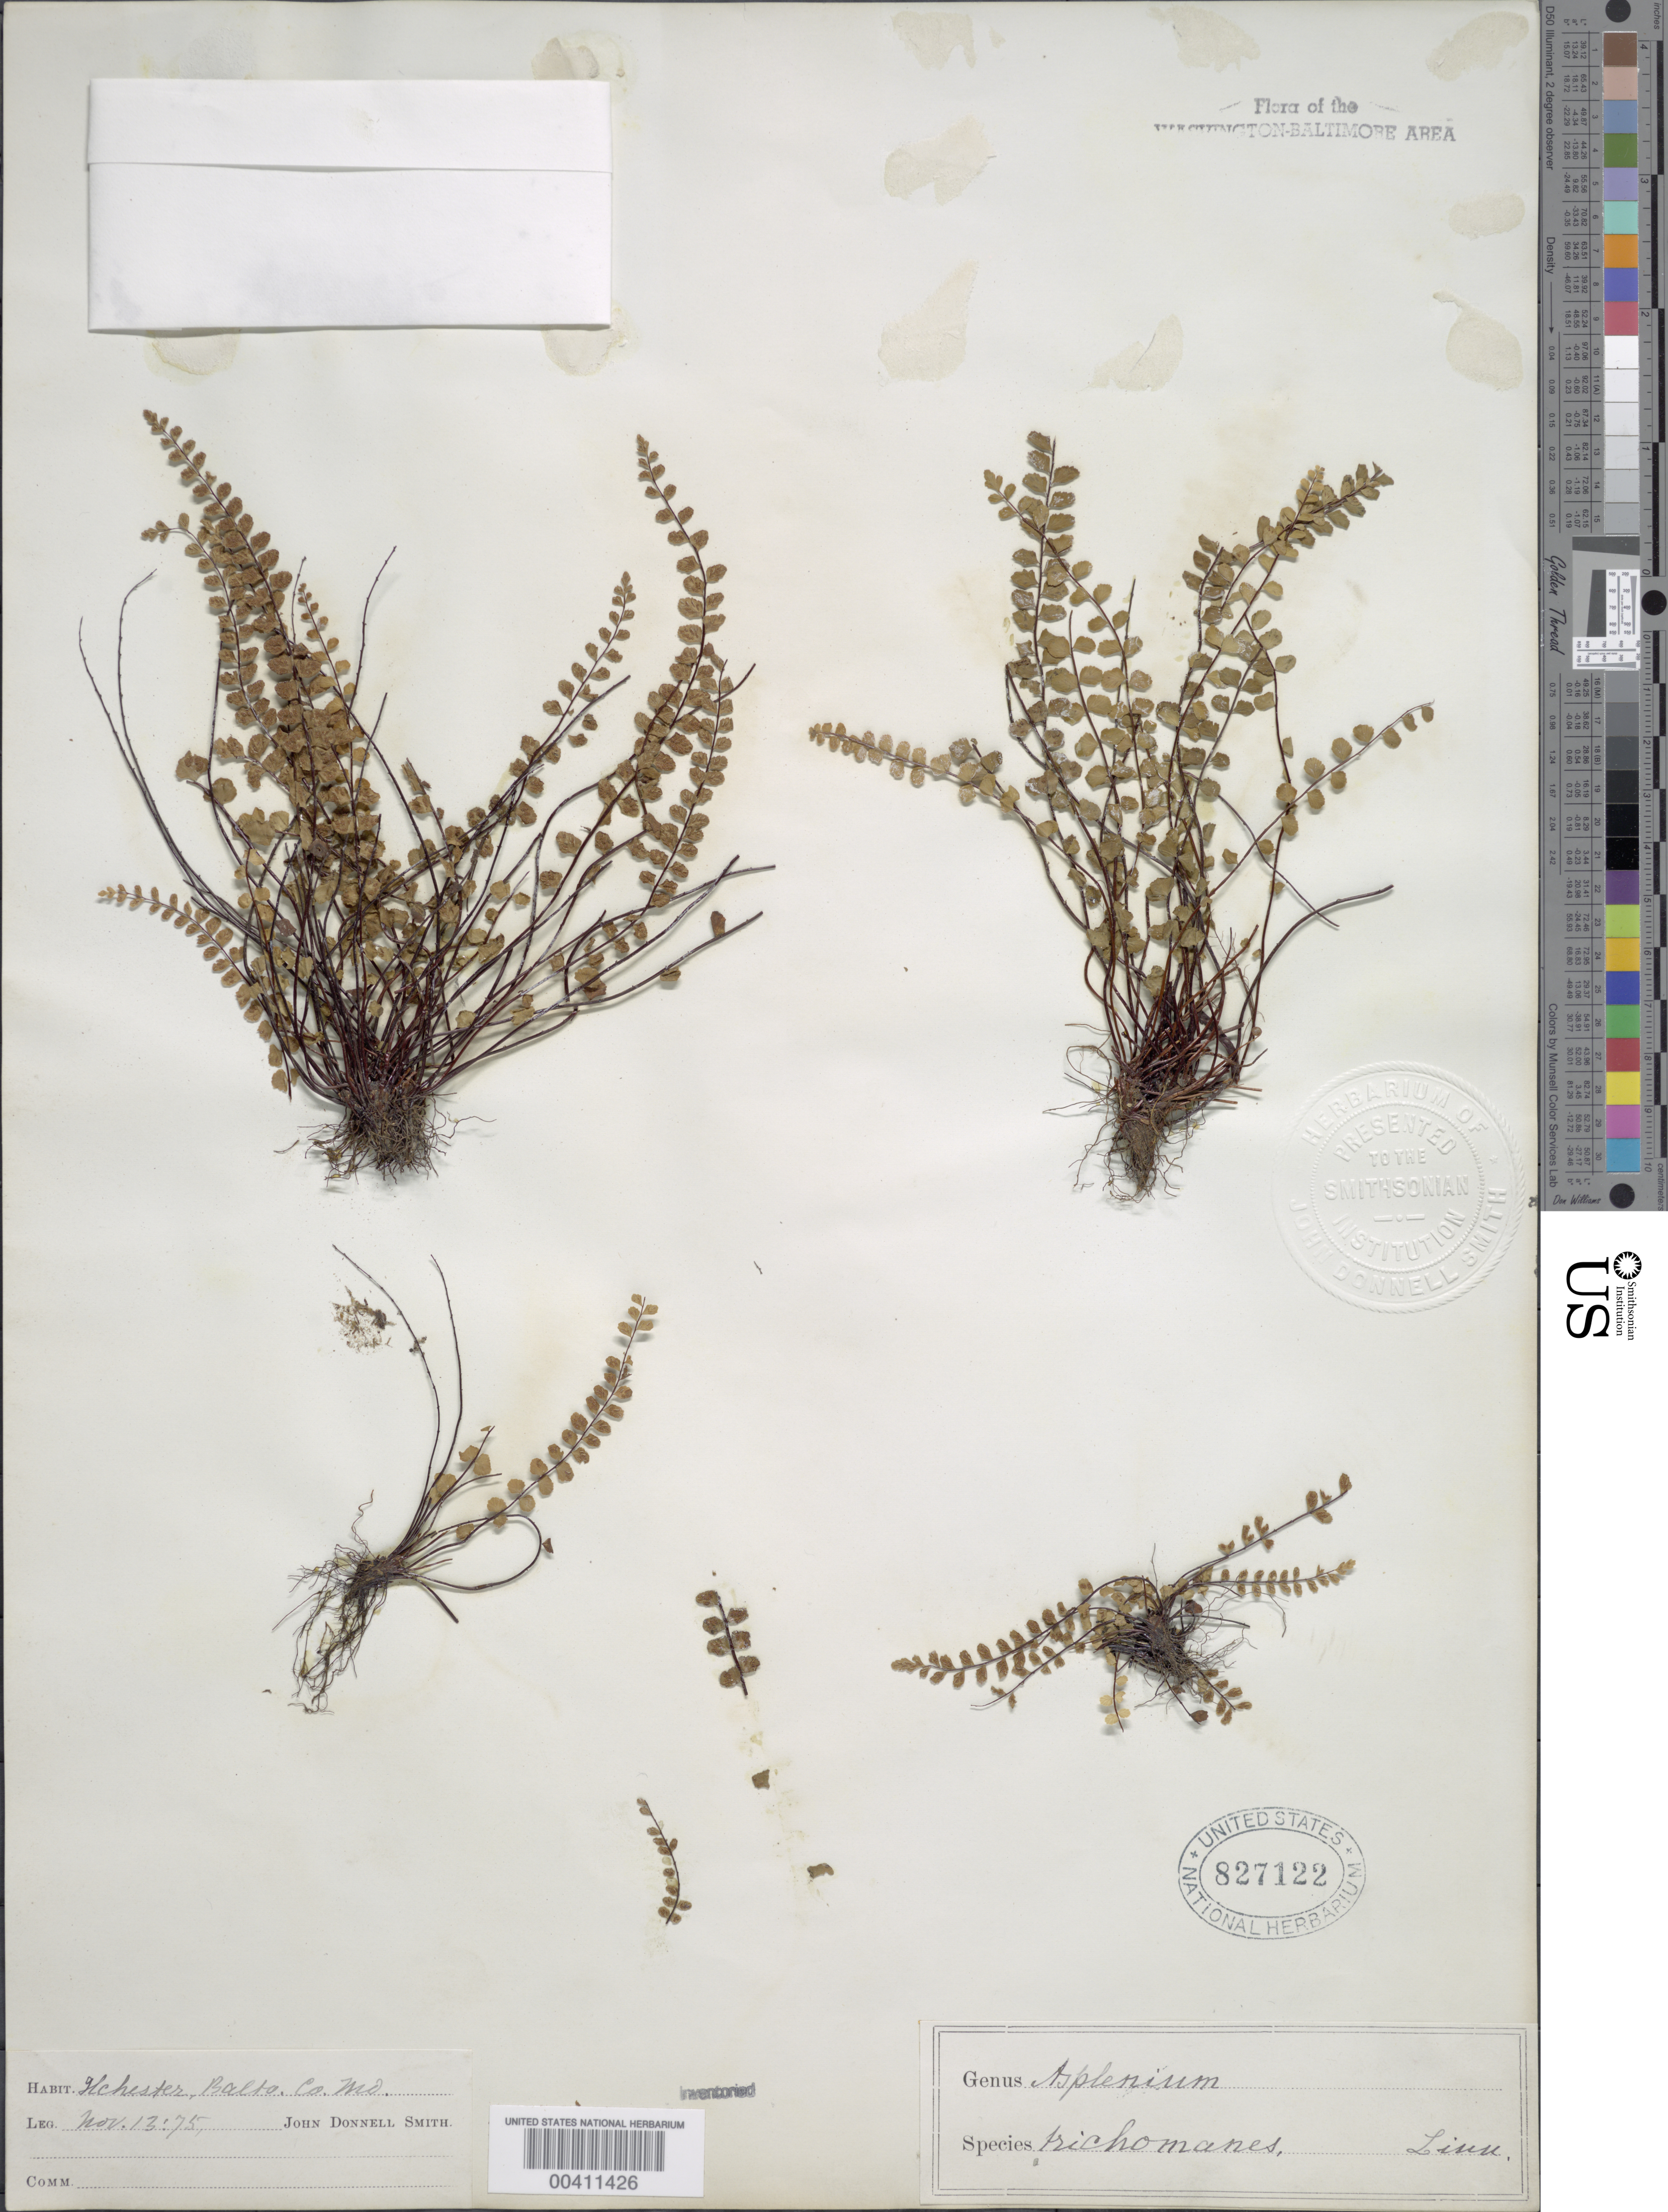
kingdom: Plantae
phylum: Tracheophyta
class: Polypodiopsida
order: Polypodiales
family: Aspleniaceae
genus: Asplenium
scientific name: Asplenium trichomanes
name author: L.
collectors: J. Donnell Smith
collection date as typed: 13 Nov 1875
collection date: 1875-11-13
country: United States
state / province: Maryland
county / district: Prince George's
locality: Ilchester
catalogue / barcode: US 827122